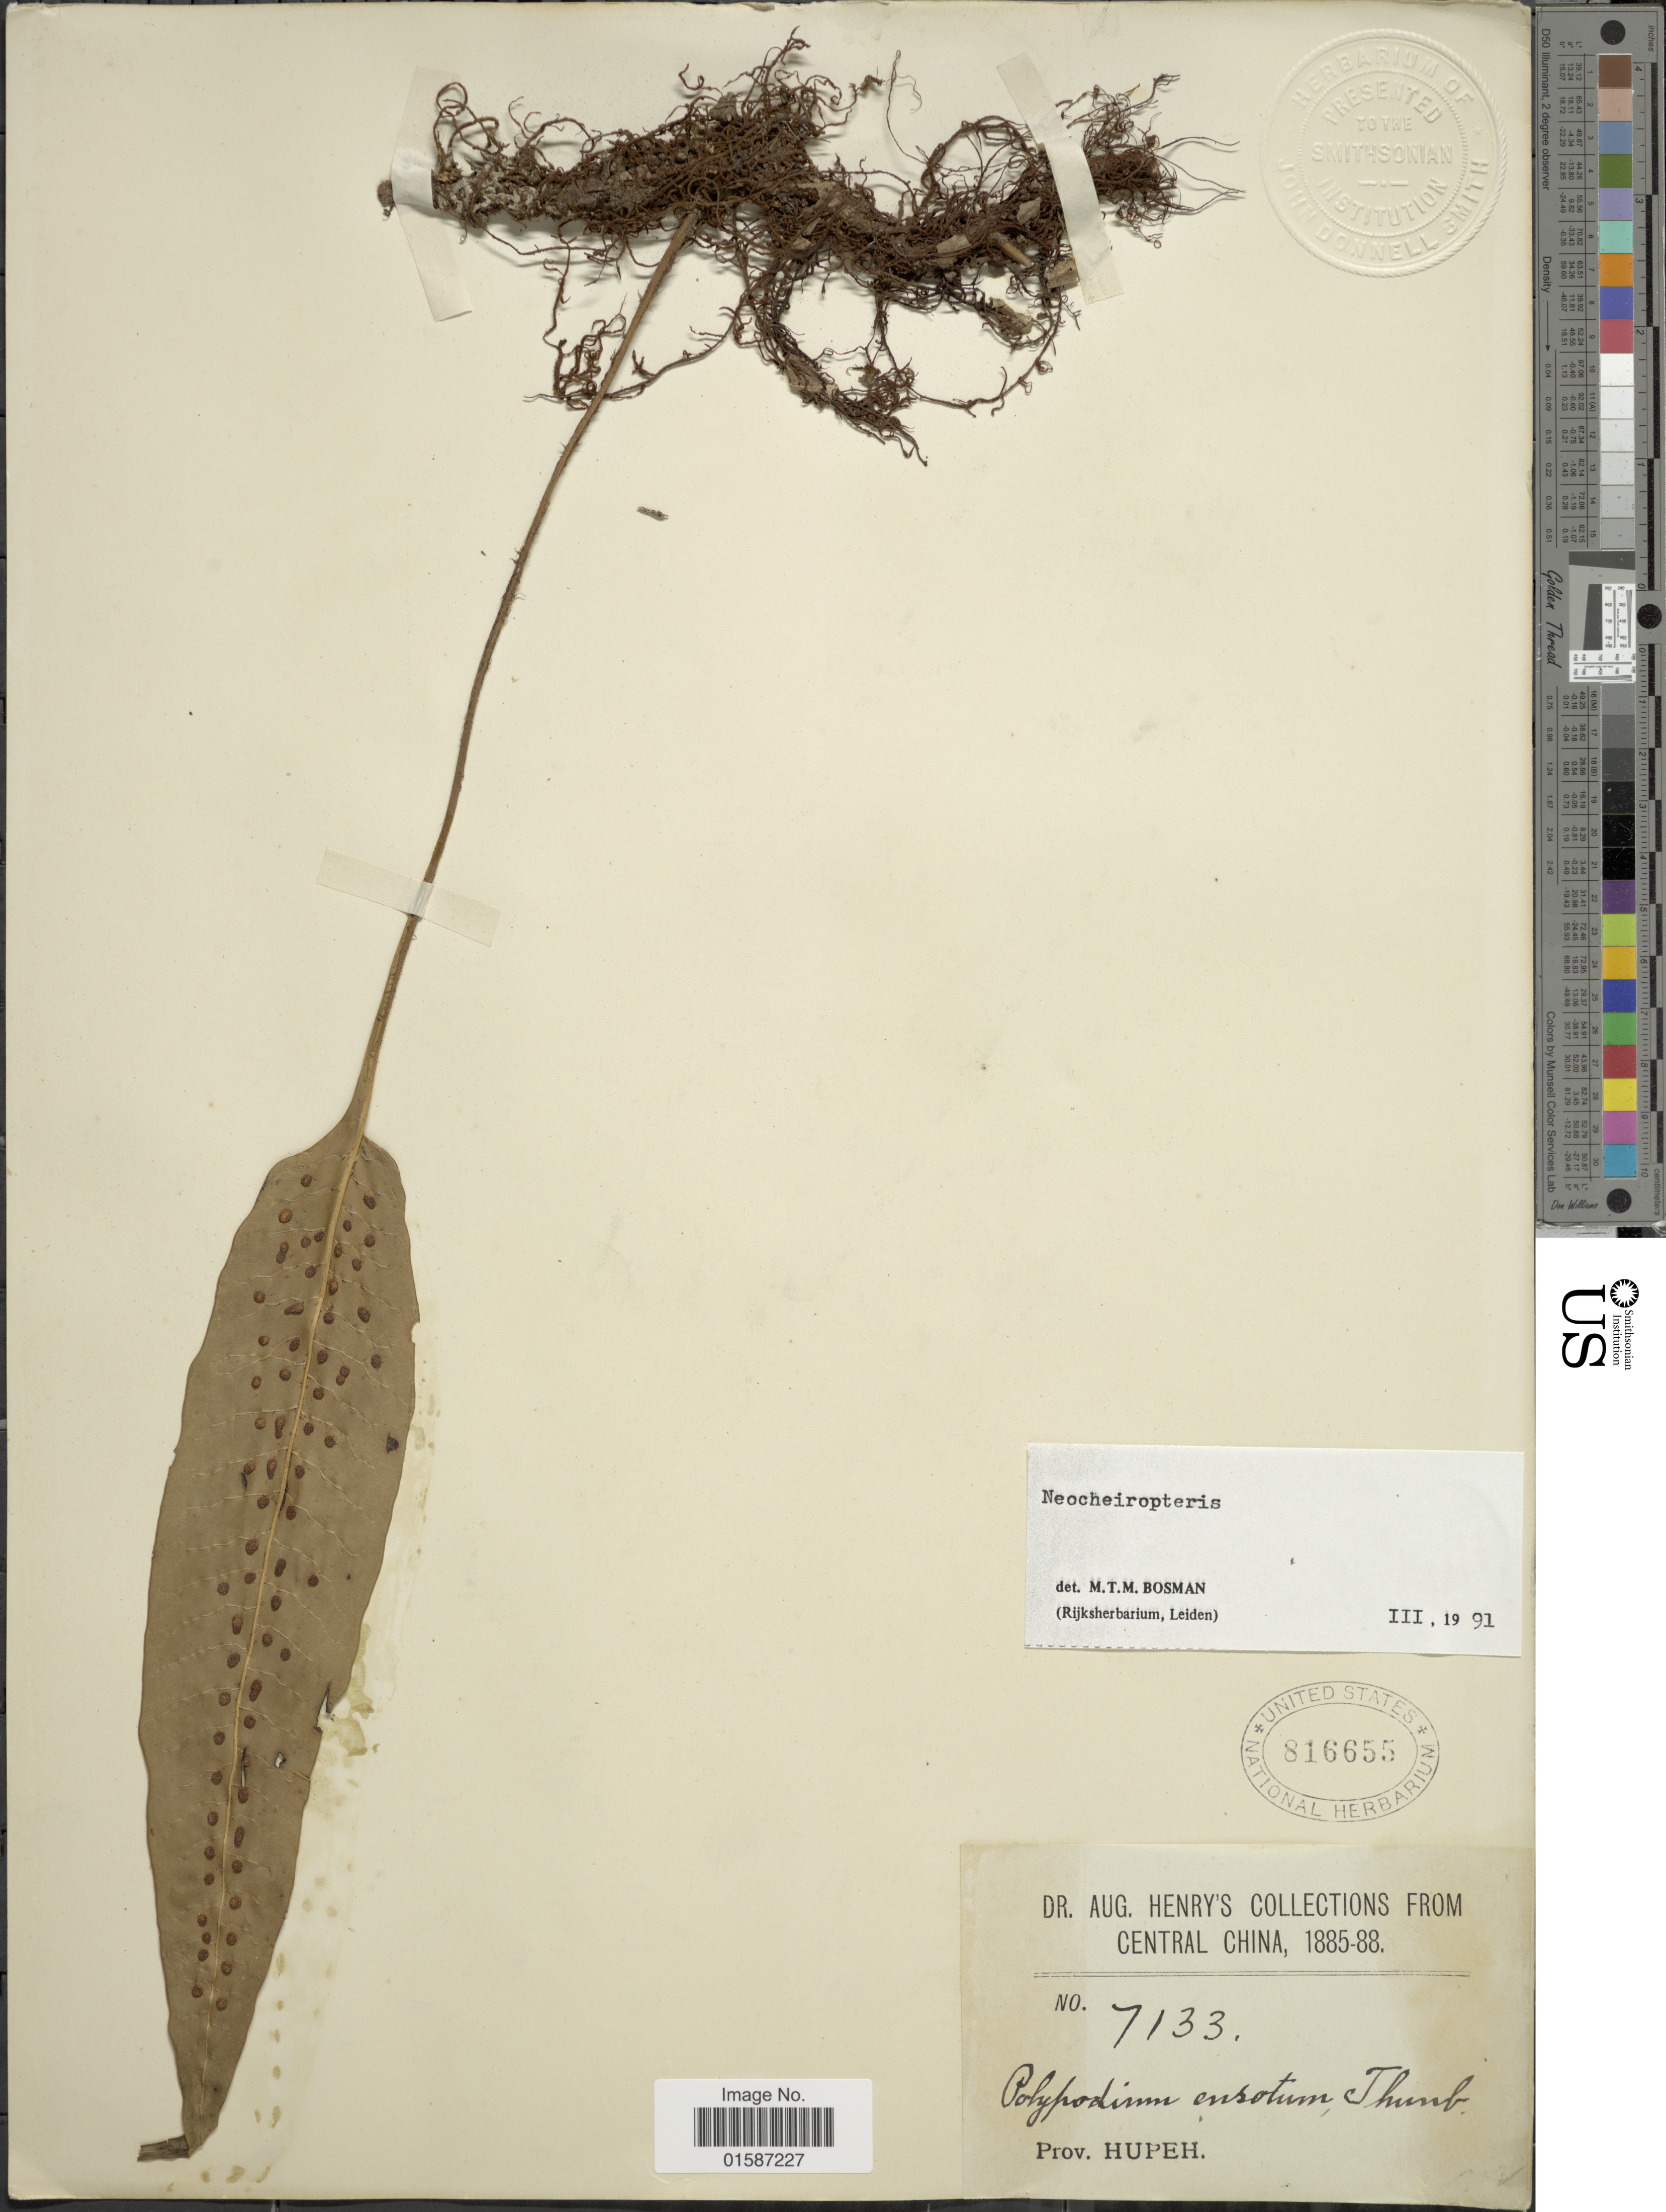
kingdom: Plantae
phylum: Tracheophyta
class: Polypodiopsida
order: Polypodiales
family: Polypodiaceae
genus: Neolepisorus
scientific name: Neolepisorus ensatus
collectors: A. Henry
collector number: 7133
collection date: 1885/1888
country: China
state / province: Hubei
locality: Prov. Hupeh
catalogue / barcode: US 816655